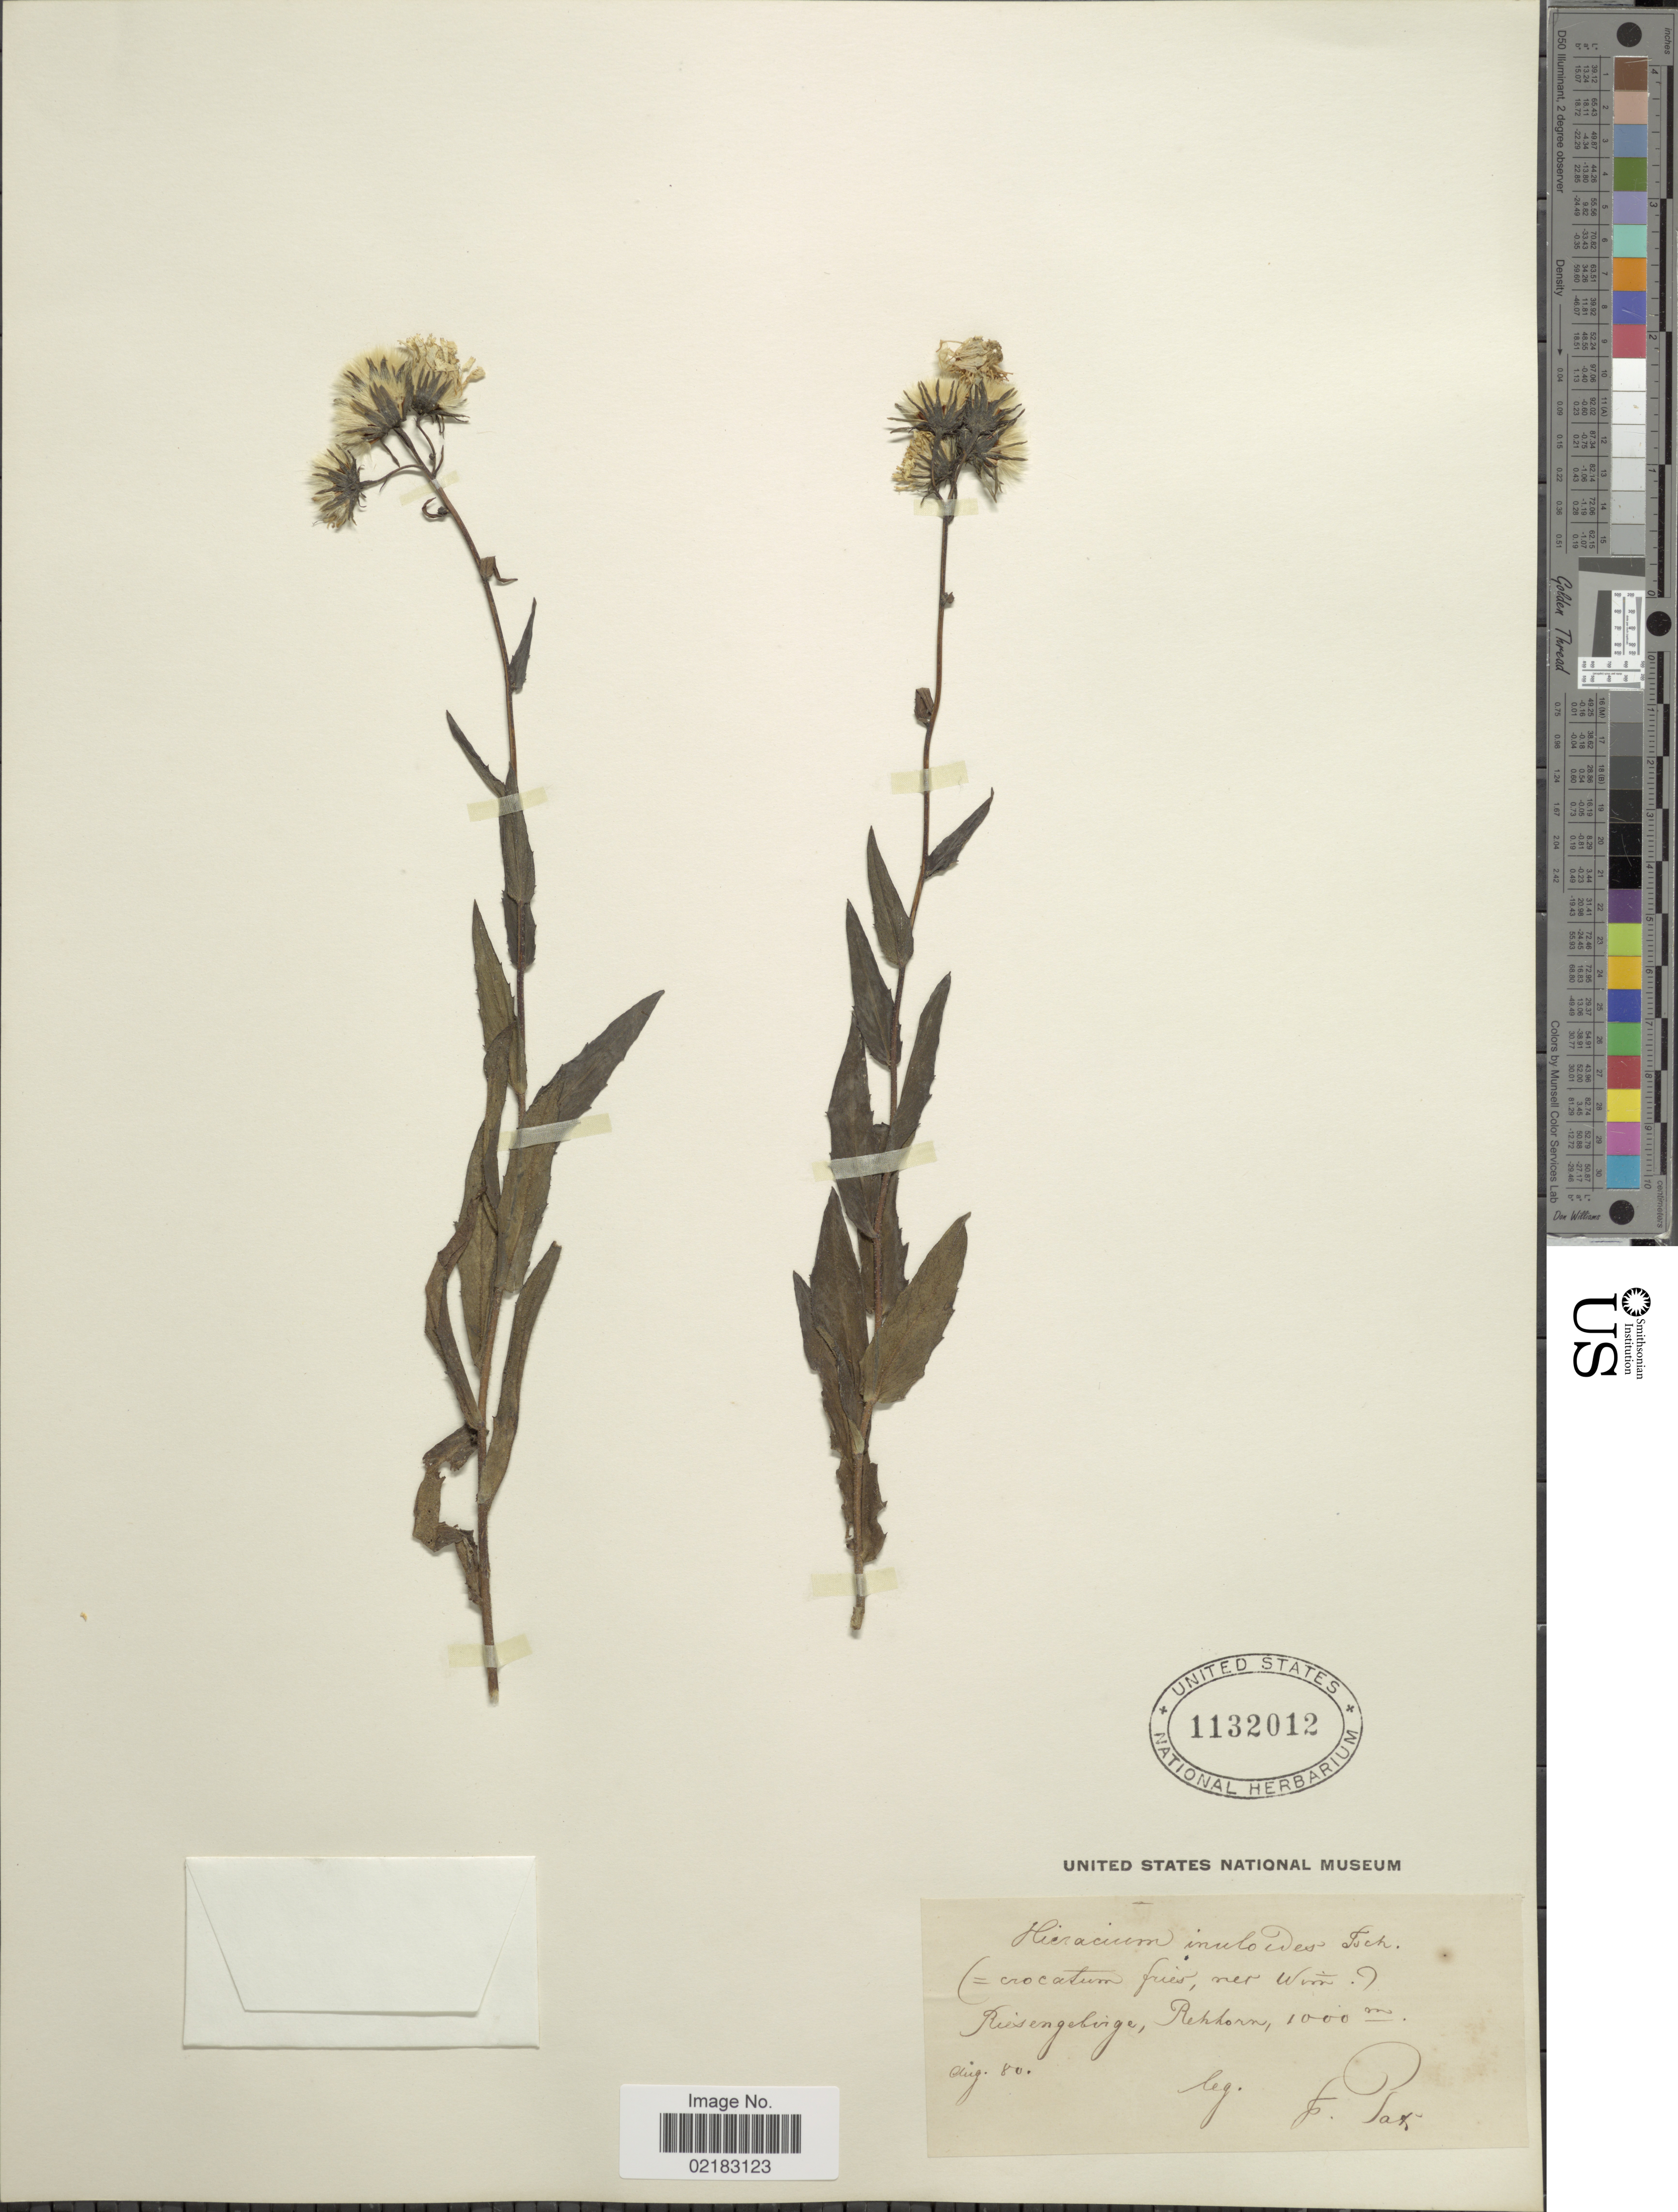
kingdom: Plantae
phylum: Tracheophyta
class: Magnoliopsida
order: Asterales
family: Asteraceae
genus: Hieracium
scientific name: Hieracium inuloides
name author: Tausch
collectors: F. Pax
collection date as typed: Transcribed d/m/y: /8/80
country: Poland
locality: Riesengebirg, Rehhorn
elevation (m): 1000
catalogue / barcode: US 1132012